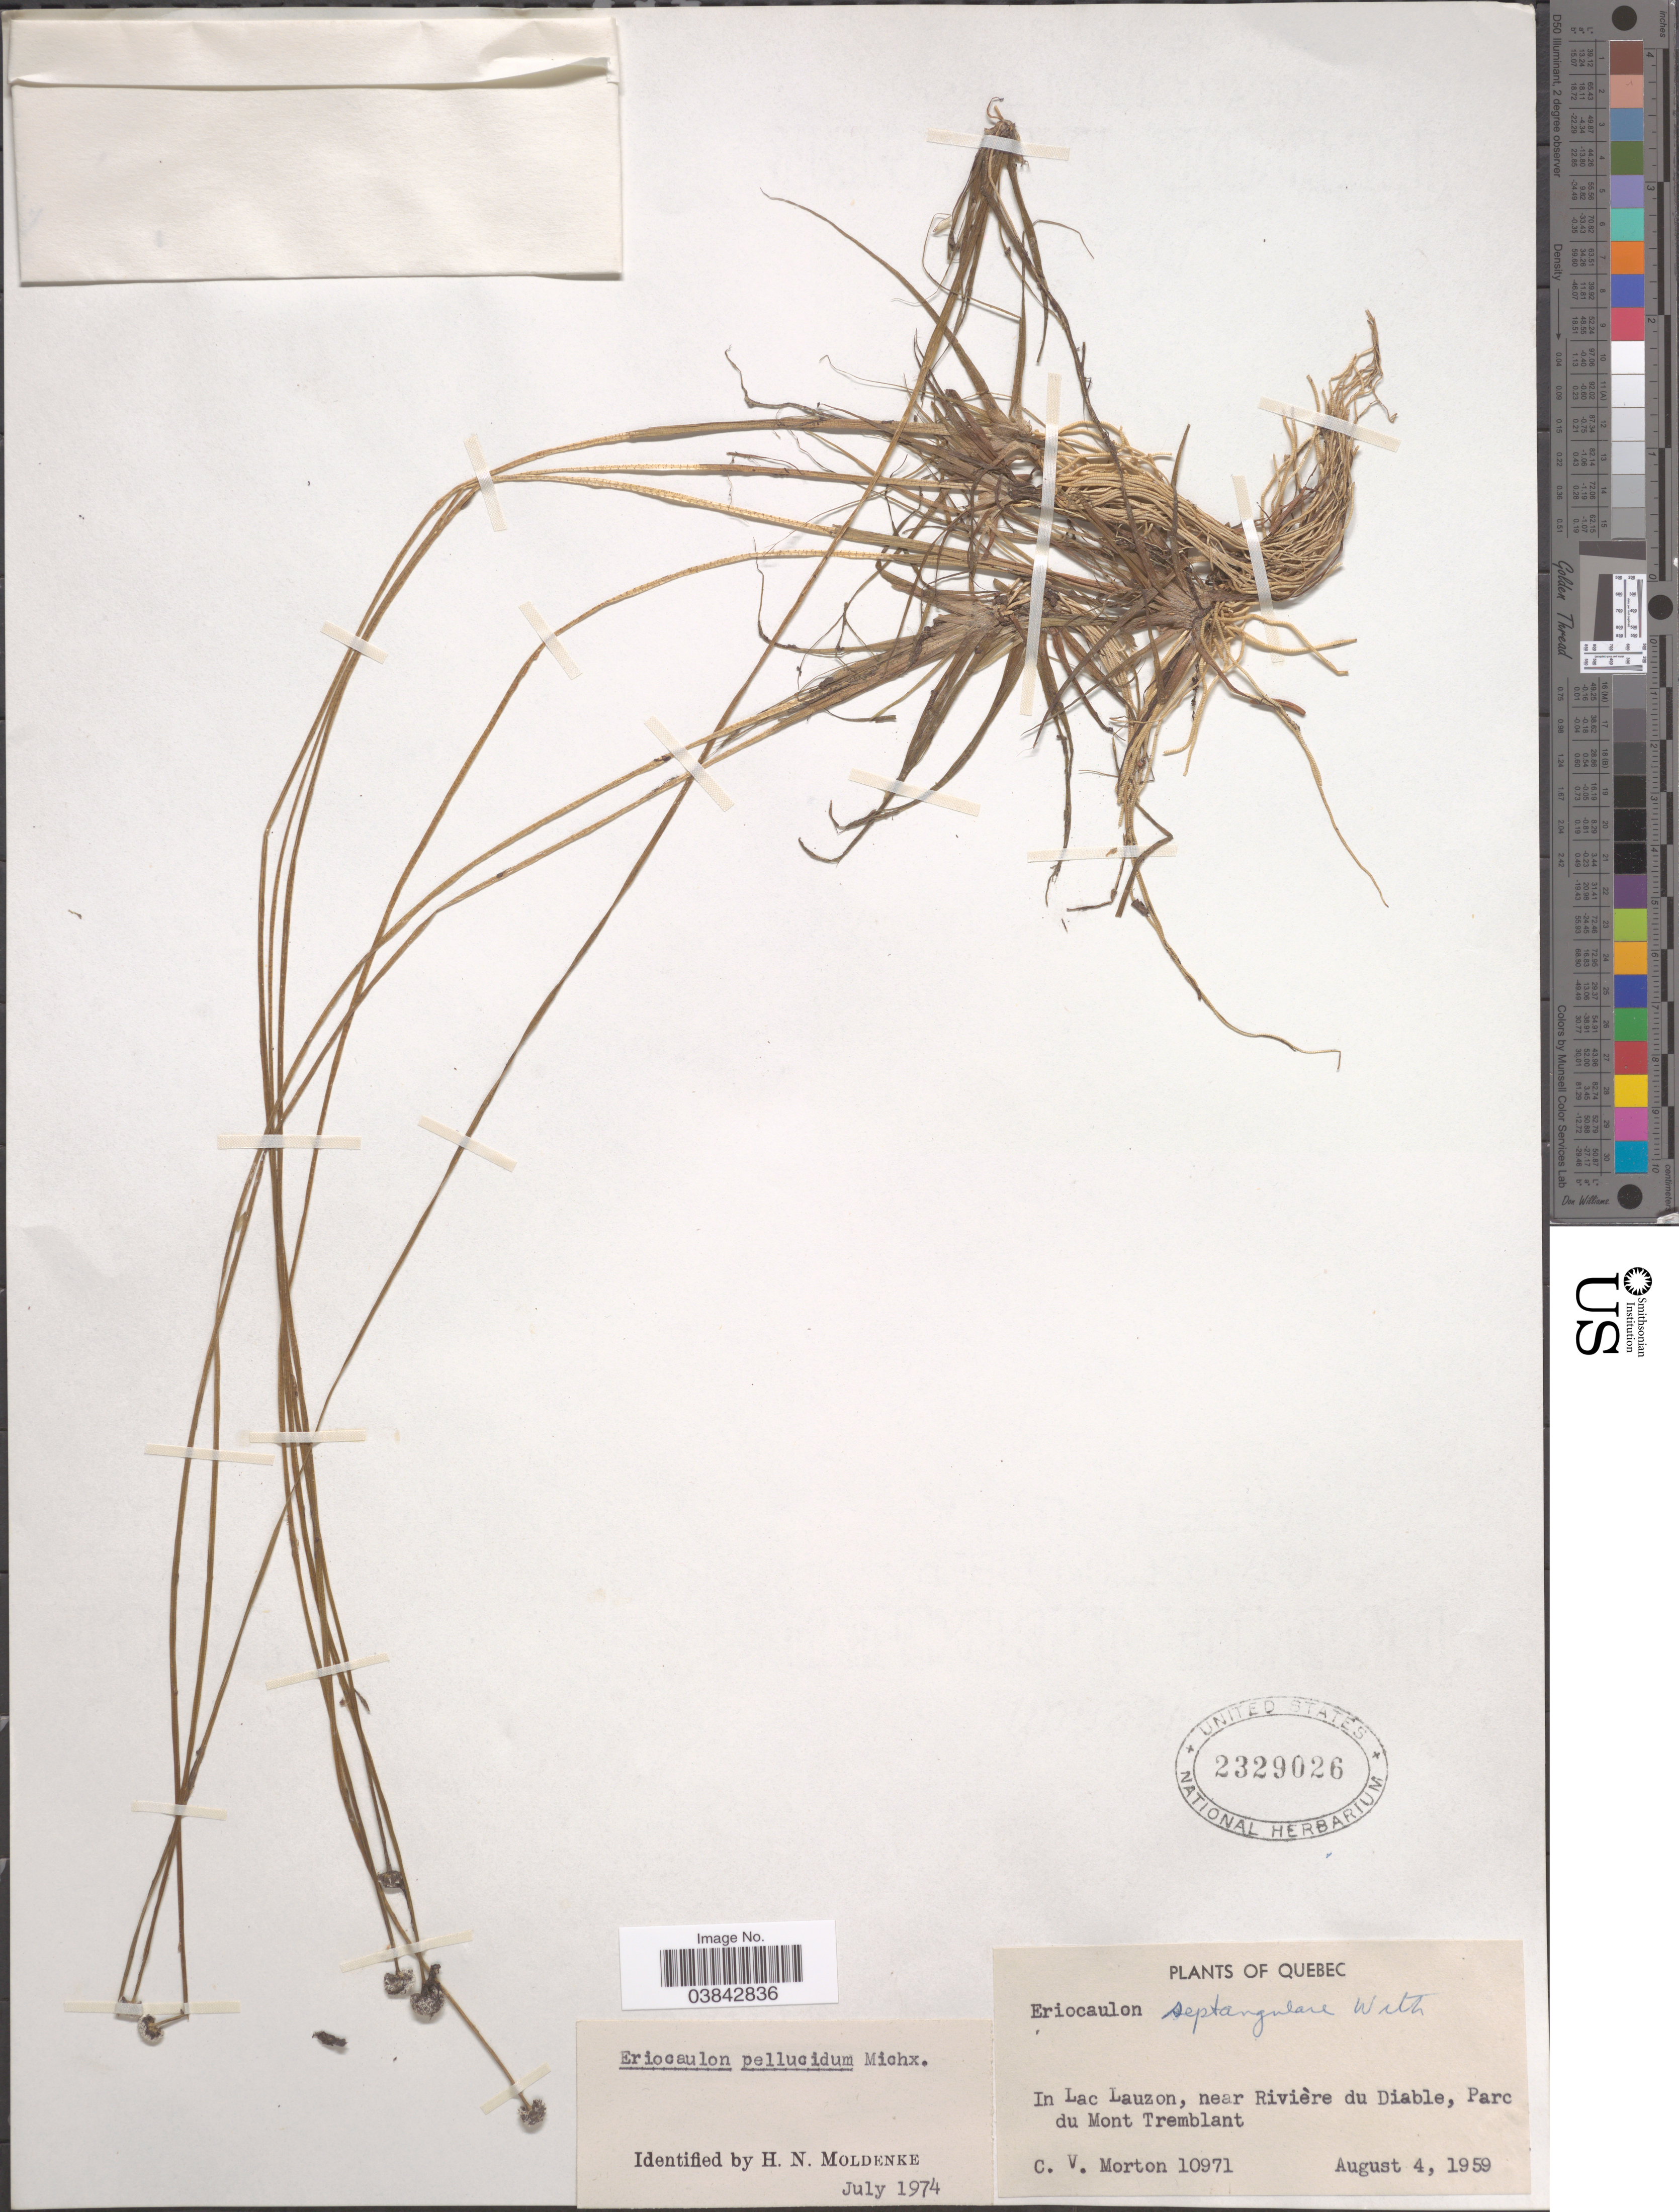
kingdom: Plantae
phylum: Tracheophyta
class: Liliopsida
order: Poales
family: Eriocaulaceae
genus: Eriocaulon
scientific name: Eriocaulon aquaticum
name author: (Hill) Druce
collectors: C. V. Morton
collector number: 10971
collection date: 1959-08-04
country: Canada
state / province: Quebec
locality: In Lac Lauzon, near Rivière du Diable, Parc du Mont Tremblant.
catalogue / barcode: US 2329026